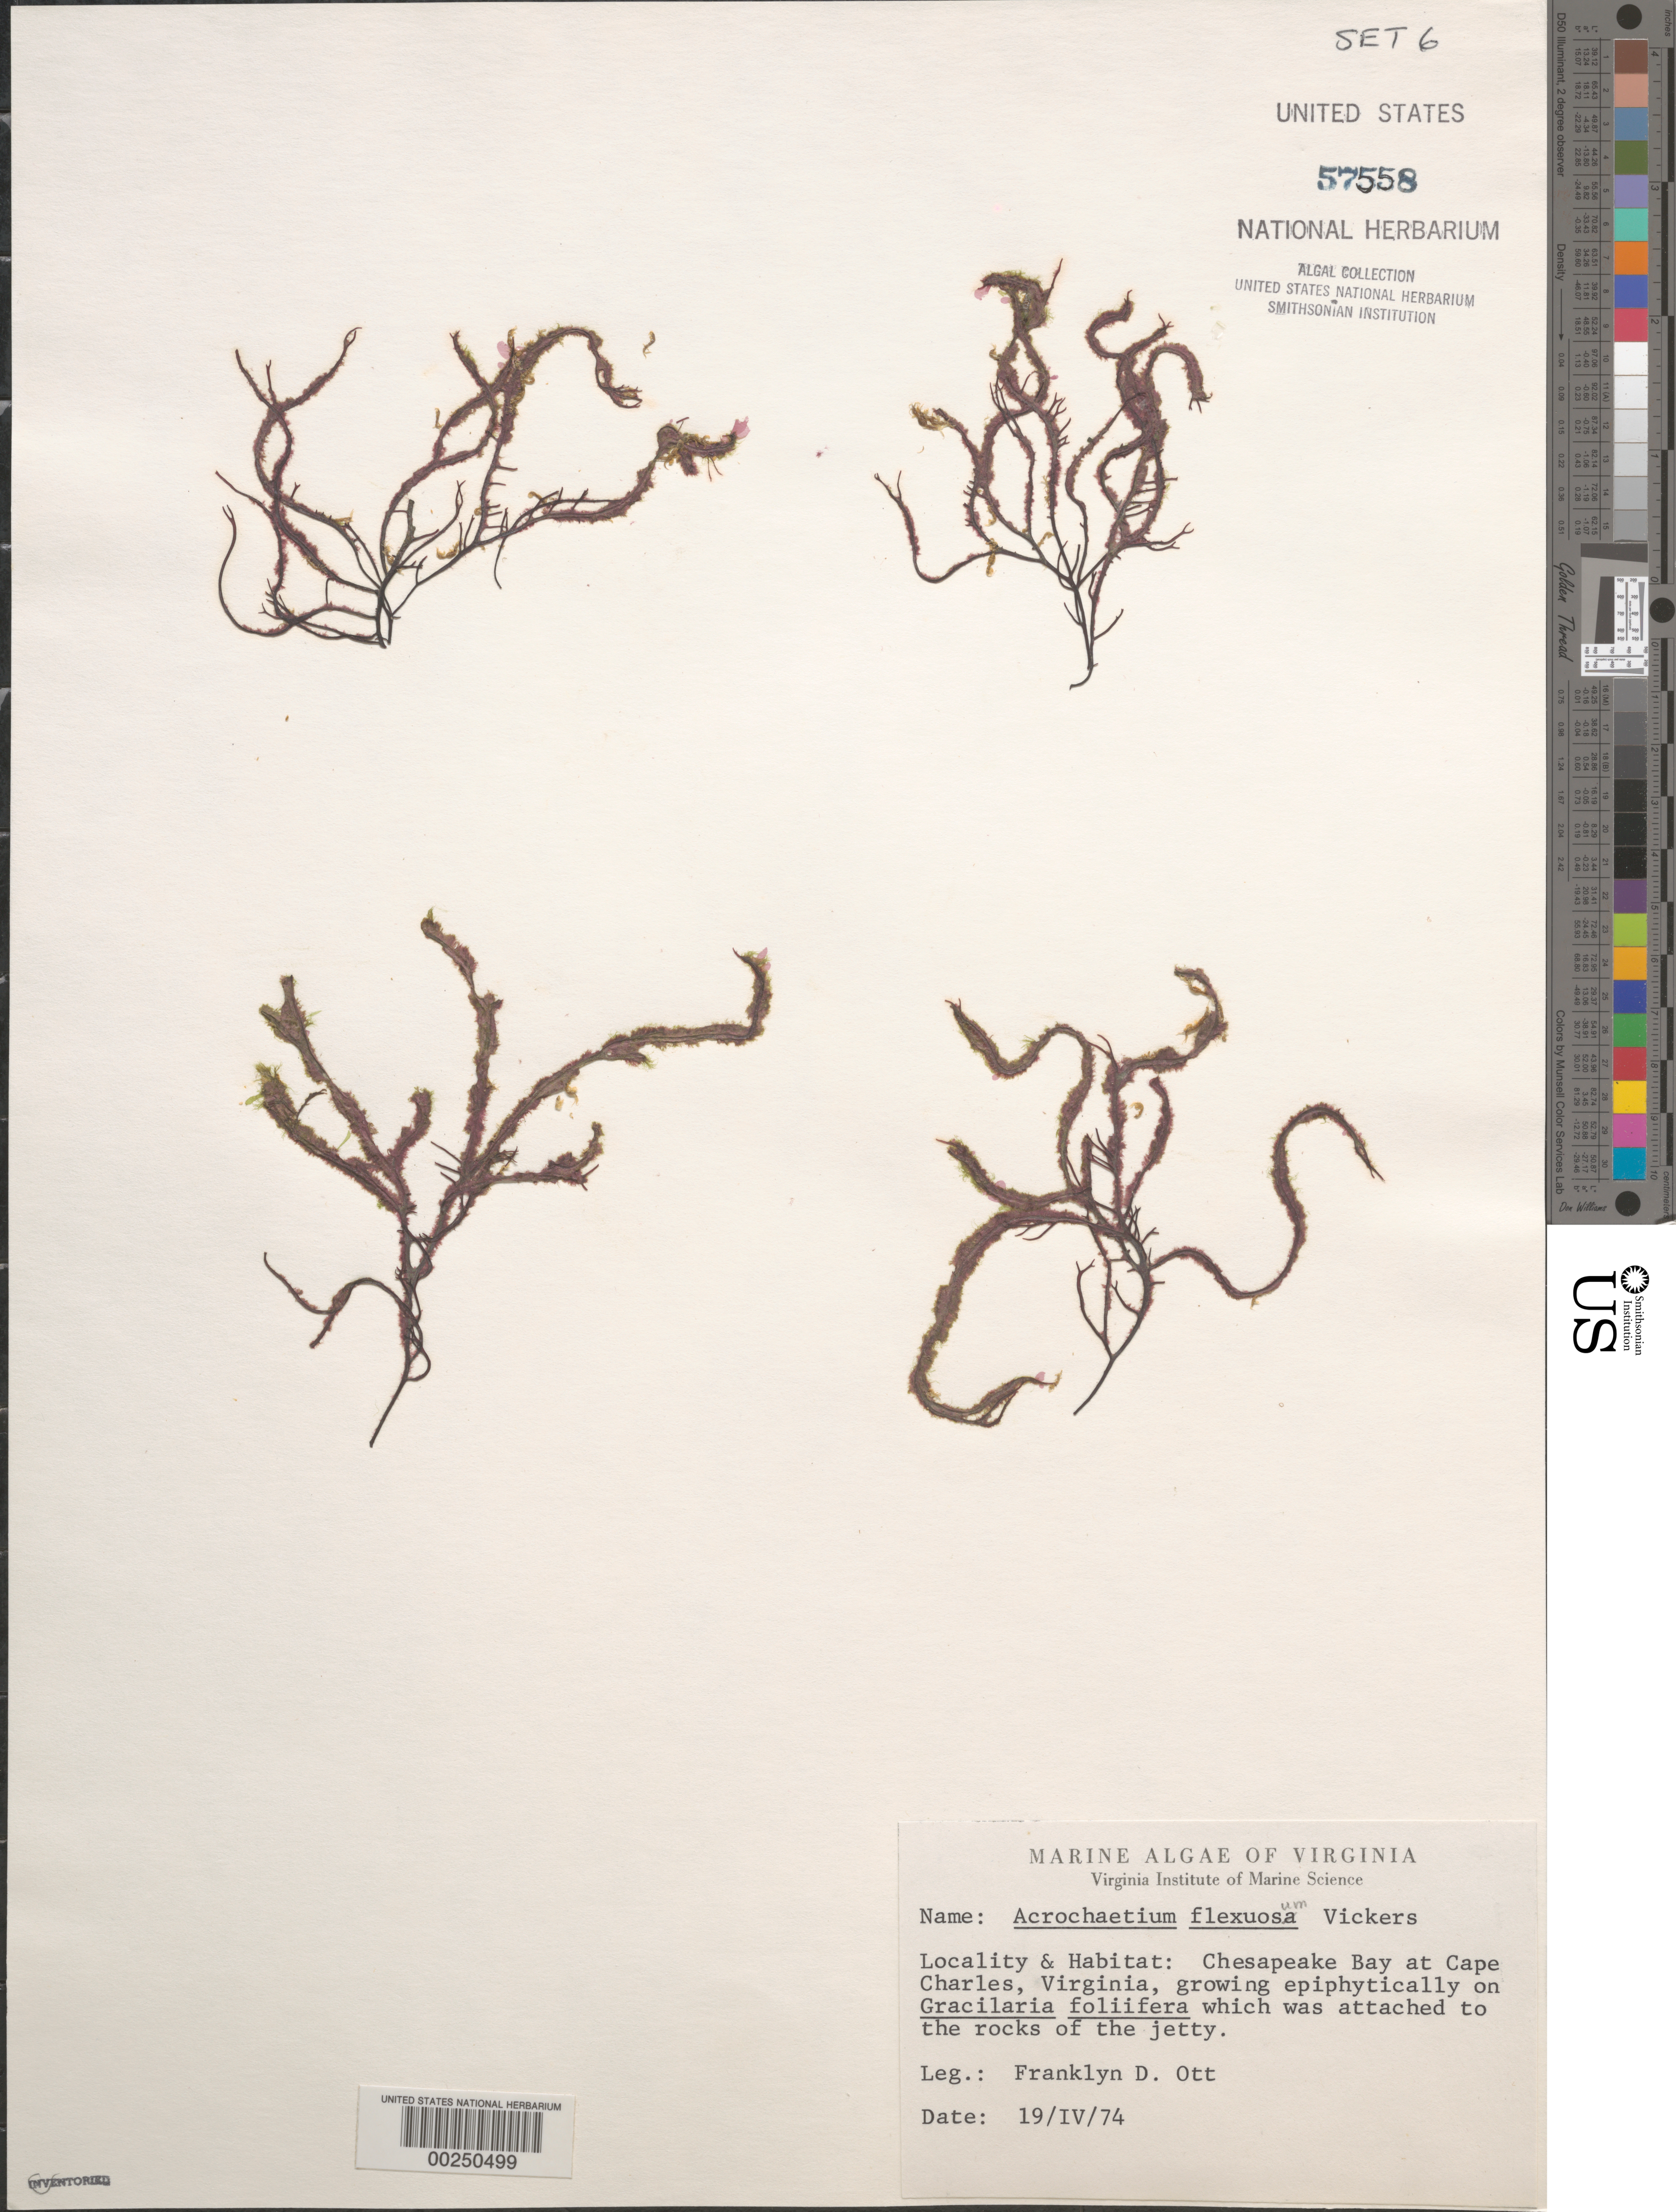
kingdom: Plantae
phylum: Rhodophyta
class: Florideophyceae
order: Acrochaetiales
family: Acrochaetiaceae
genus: Acrochaetium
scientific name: Acrochaetium flexuosum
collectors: F. Ott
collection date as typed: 19 Apr 1974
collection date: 1974-04-19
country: United States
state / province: Virginia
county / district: Northampton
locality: Cape Charles, Chesapeake Bay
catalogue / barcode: US 57558